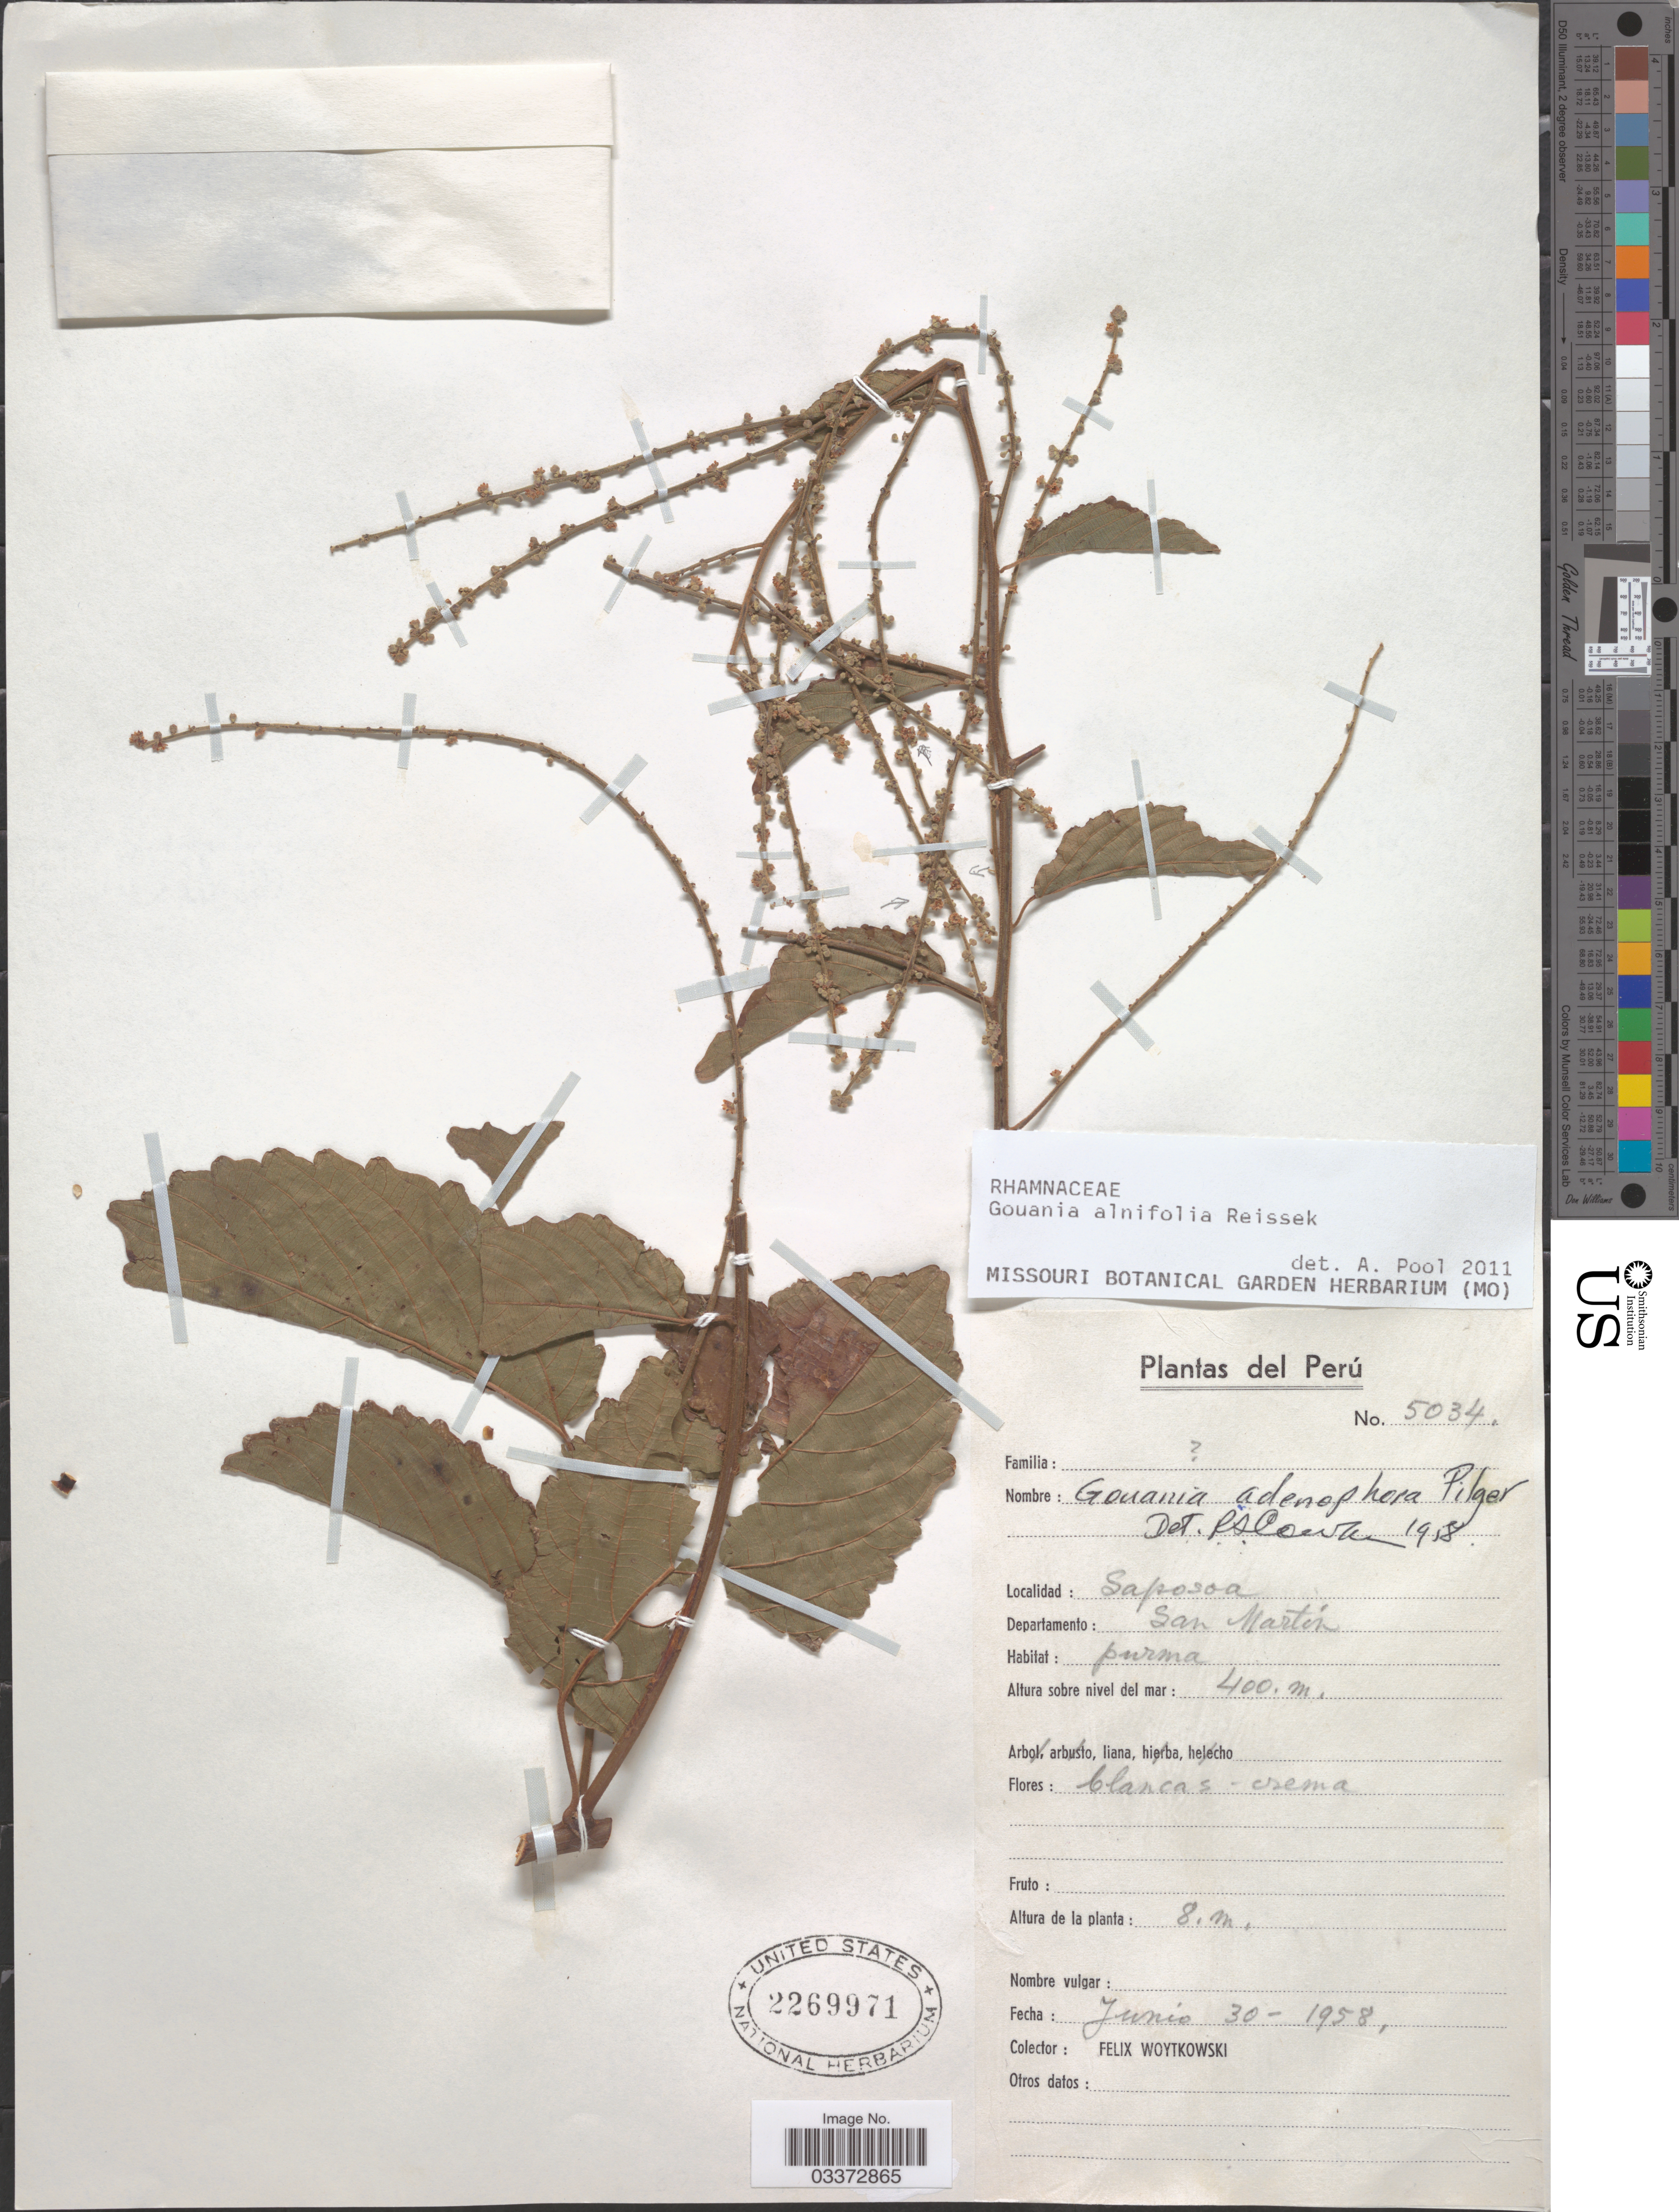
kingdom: Plantae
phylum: Tracheophyta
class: Magnoliopsida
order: Rosales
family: Rhamnaceae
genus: Gouania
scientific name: Gouania alnifolia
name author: Reissek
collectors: F. Woytkowski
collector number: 5034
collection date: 1958-06-30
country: Peru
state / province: San Martín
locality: Saposoa. Departamento: San Martín.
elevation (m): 400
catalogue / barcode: US 2269971